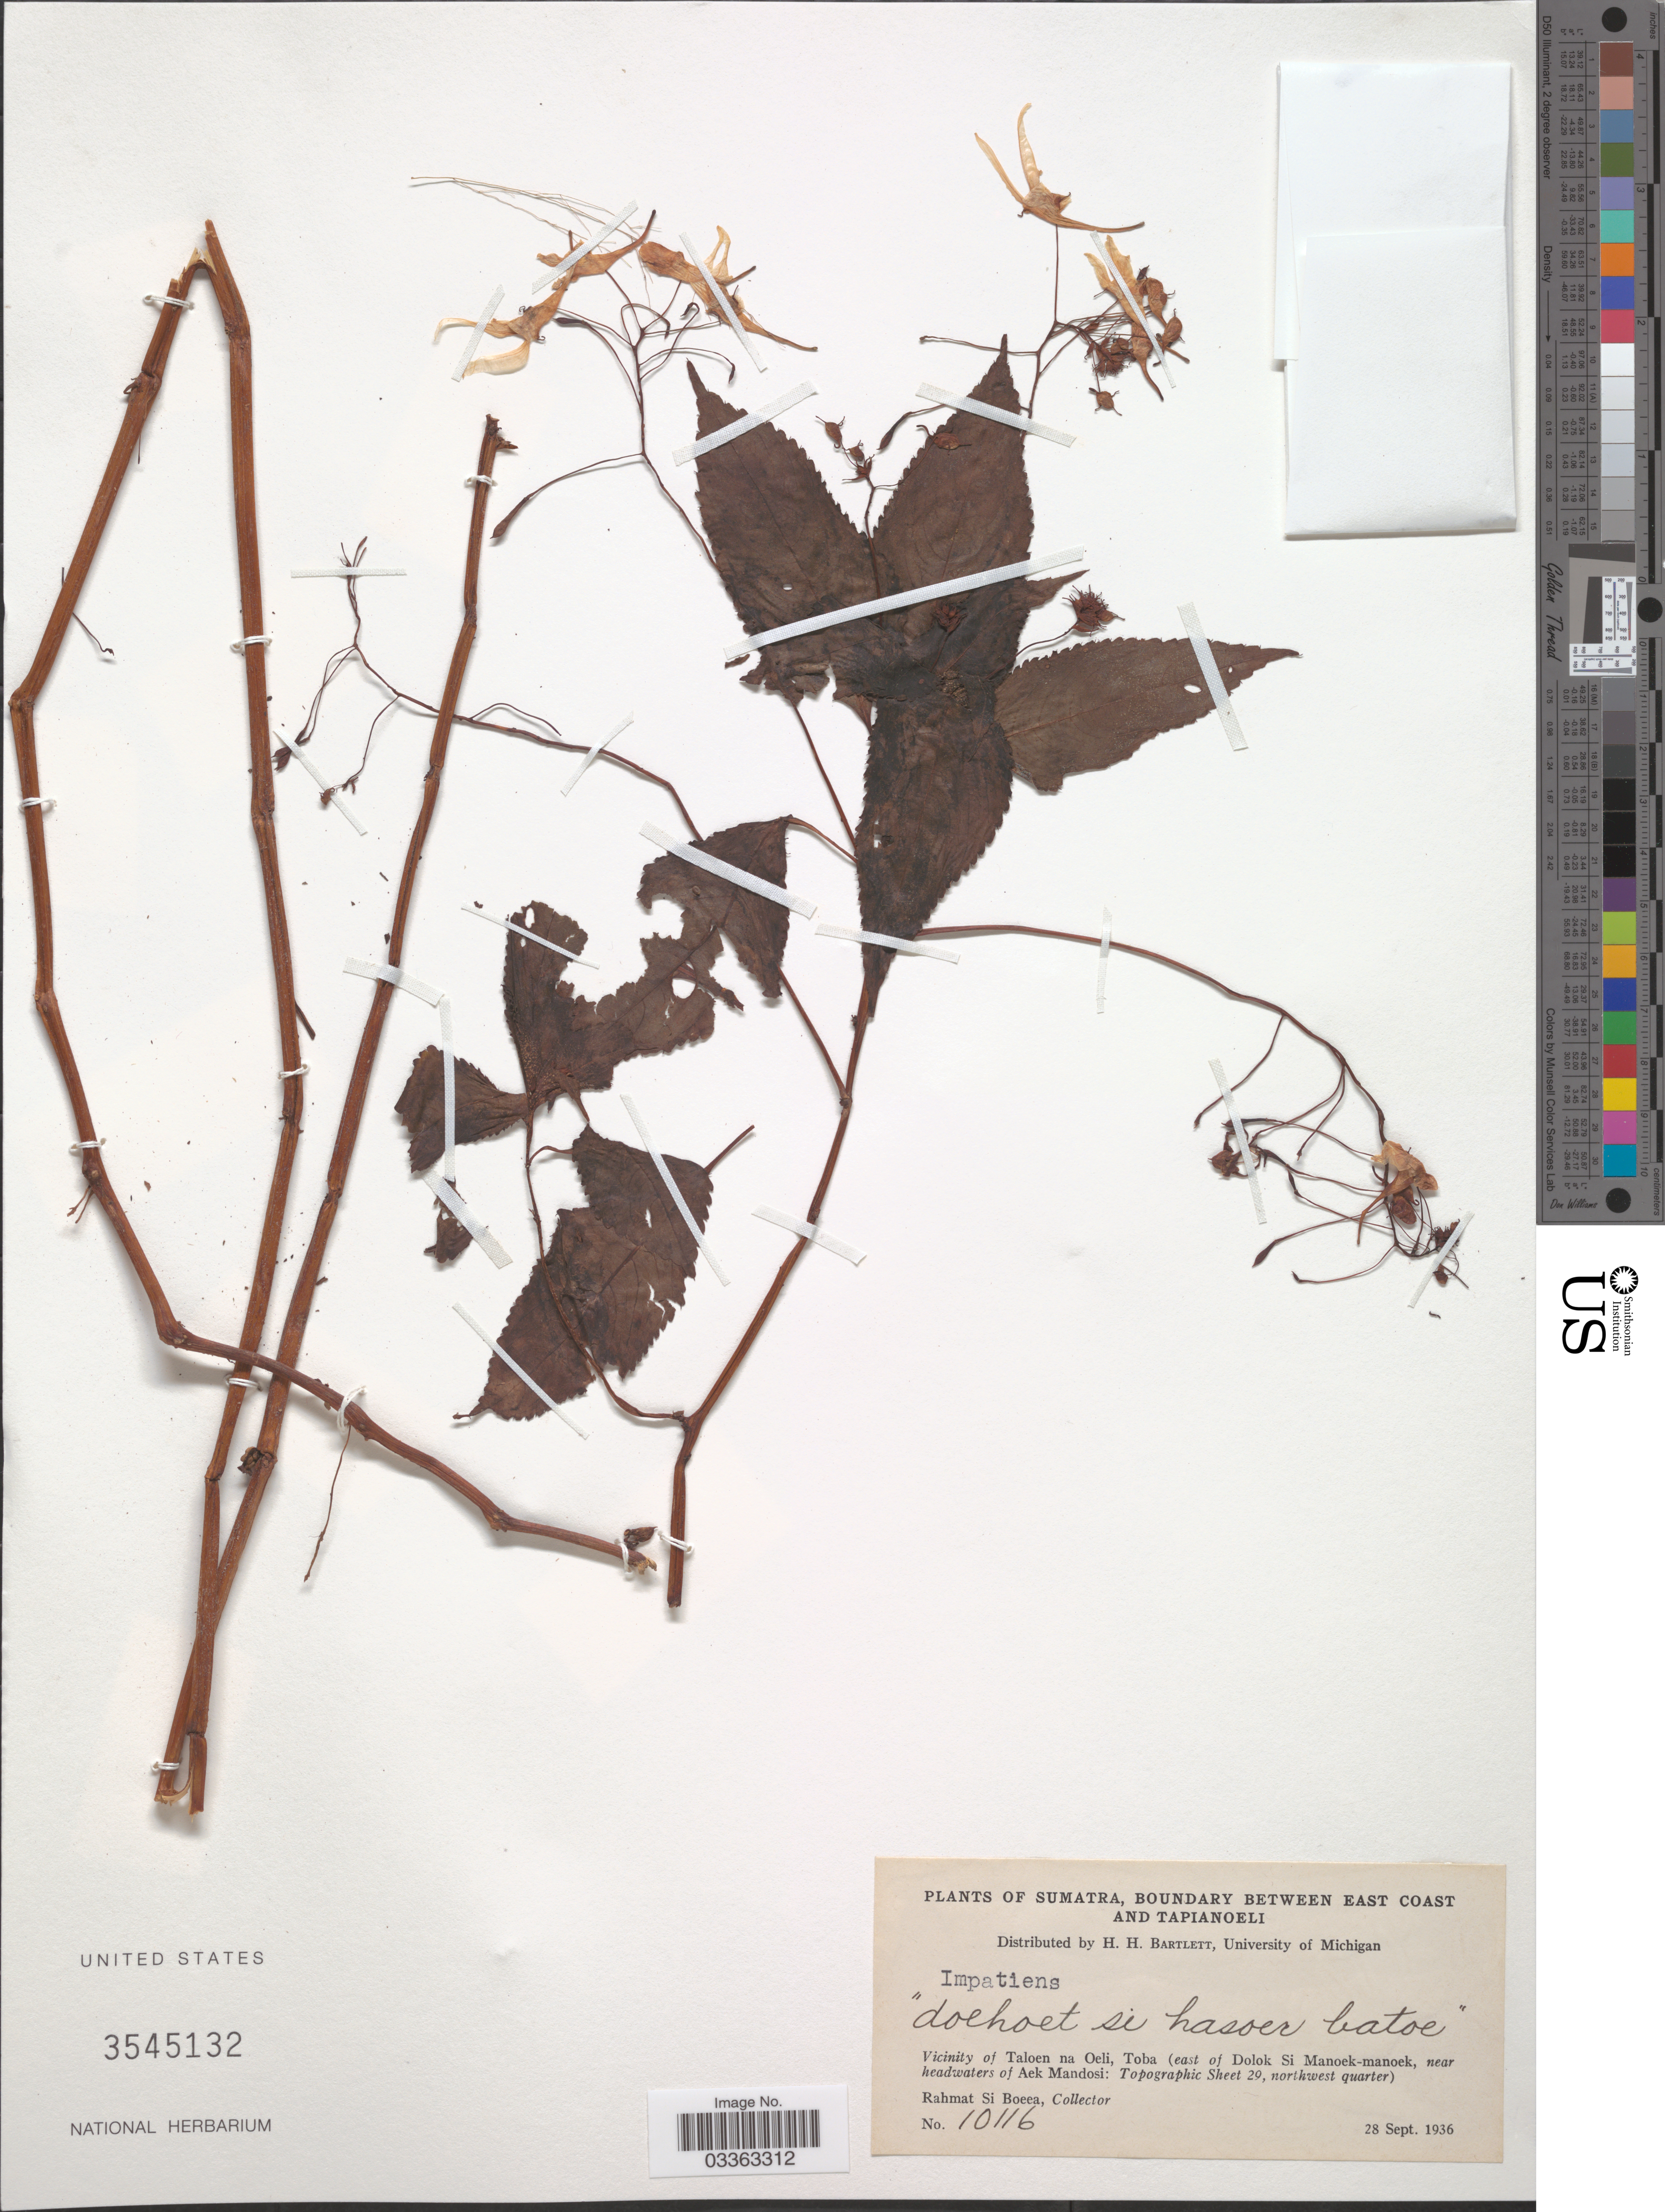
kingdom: Plantae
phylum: Tracheophyta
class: Magnoliopsida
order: Ericales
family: Balsaminaceae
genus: Impatiens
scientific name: Impatiens sp.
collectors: Rahmat Si Boeea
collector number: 10116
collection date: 1936-09-28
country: Indonesia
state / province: Sumatra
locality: Boundary between East Coast and Tapianoeli. Vicinity of Taloen na Oeli, Toba (east of Dolok Si Manoek-manoek, near headwaters of Aek Mandosi: Topographic Sheet 29, northwest quarter).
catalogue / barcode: US 3545132